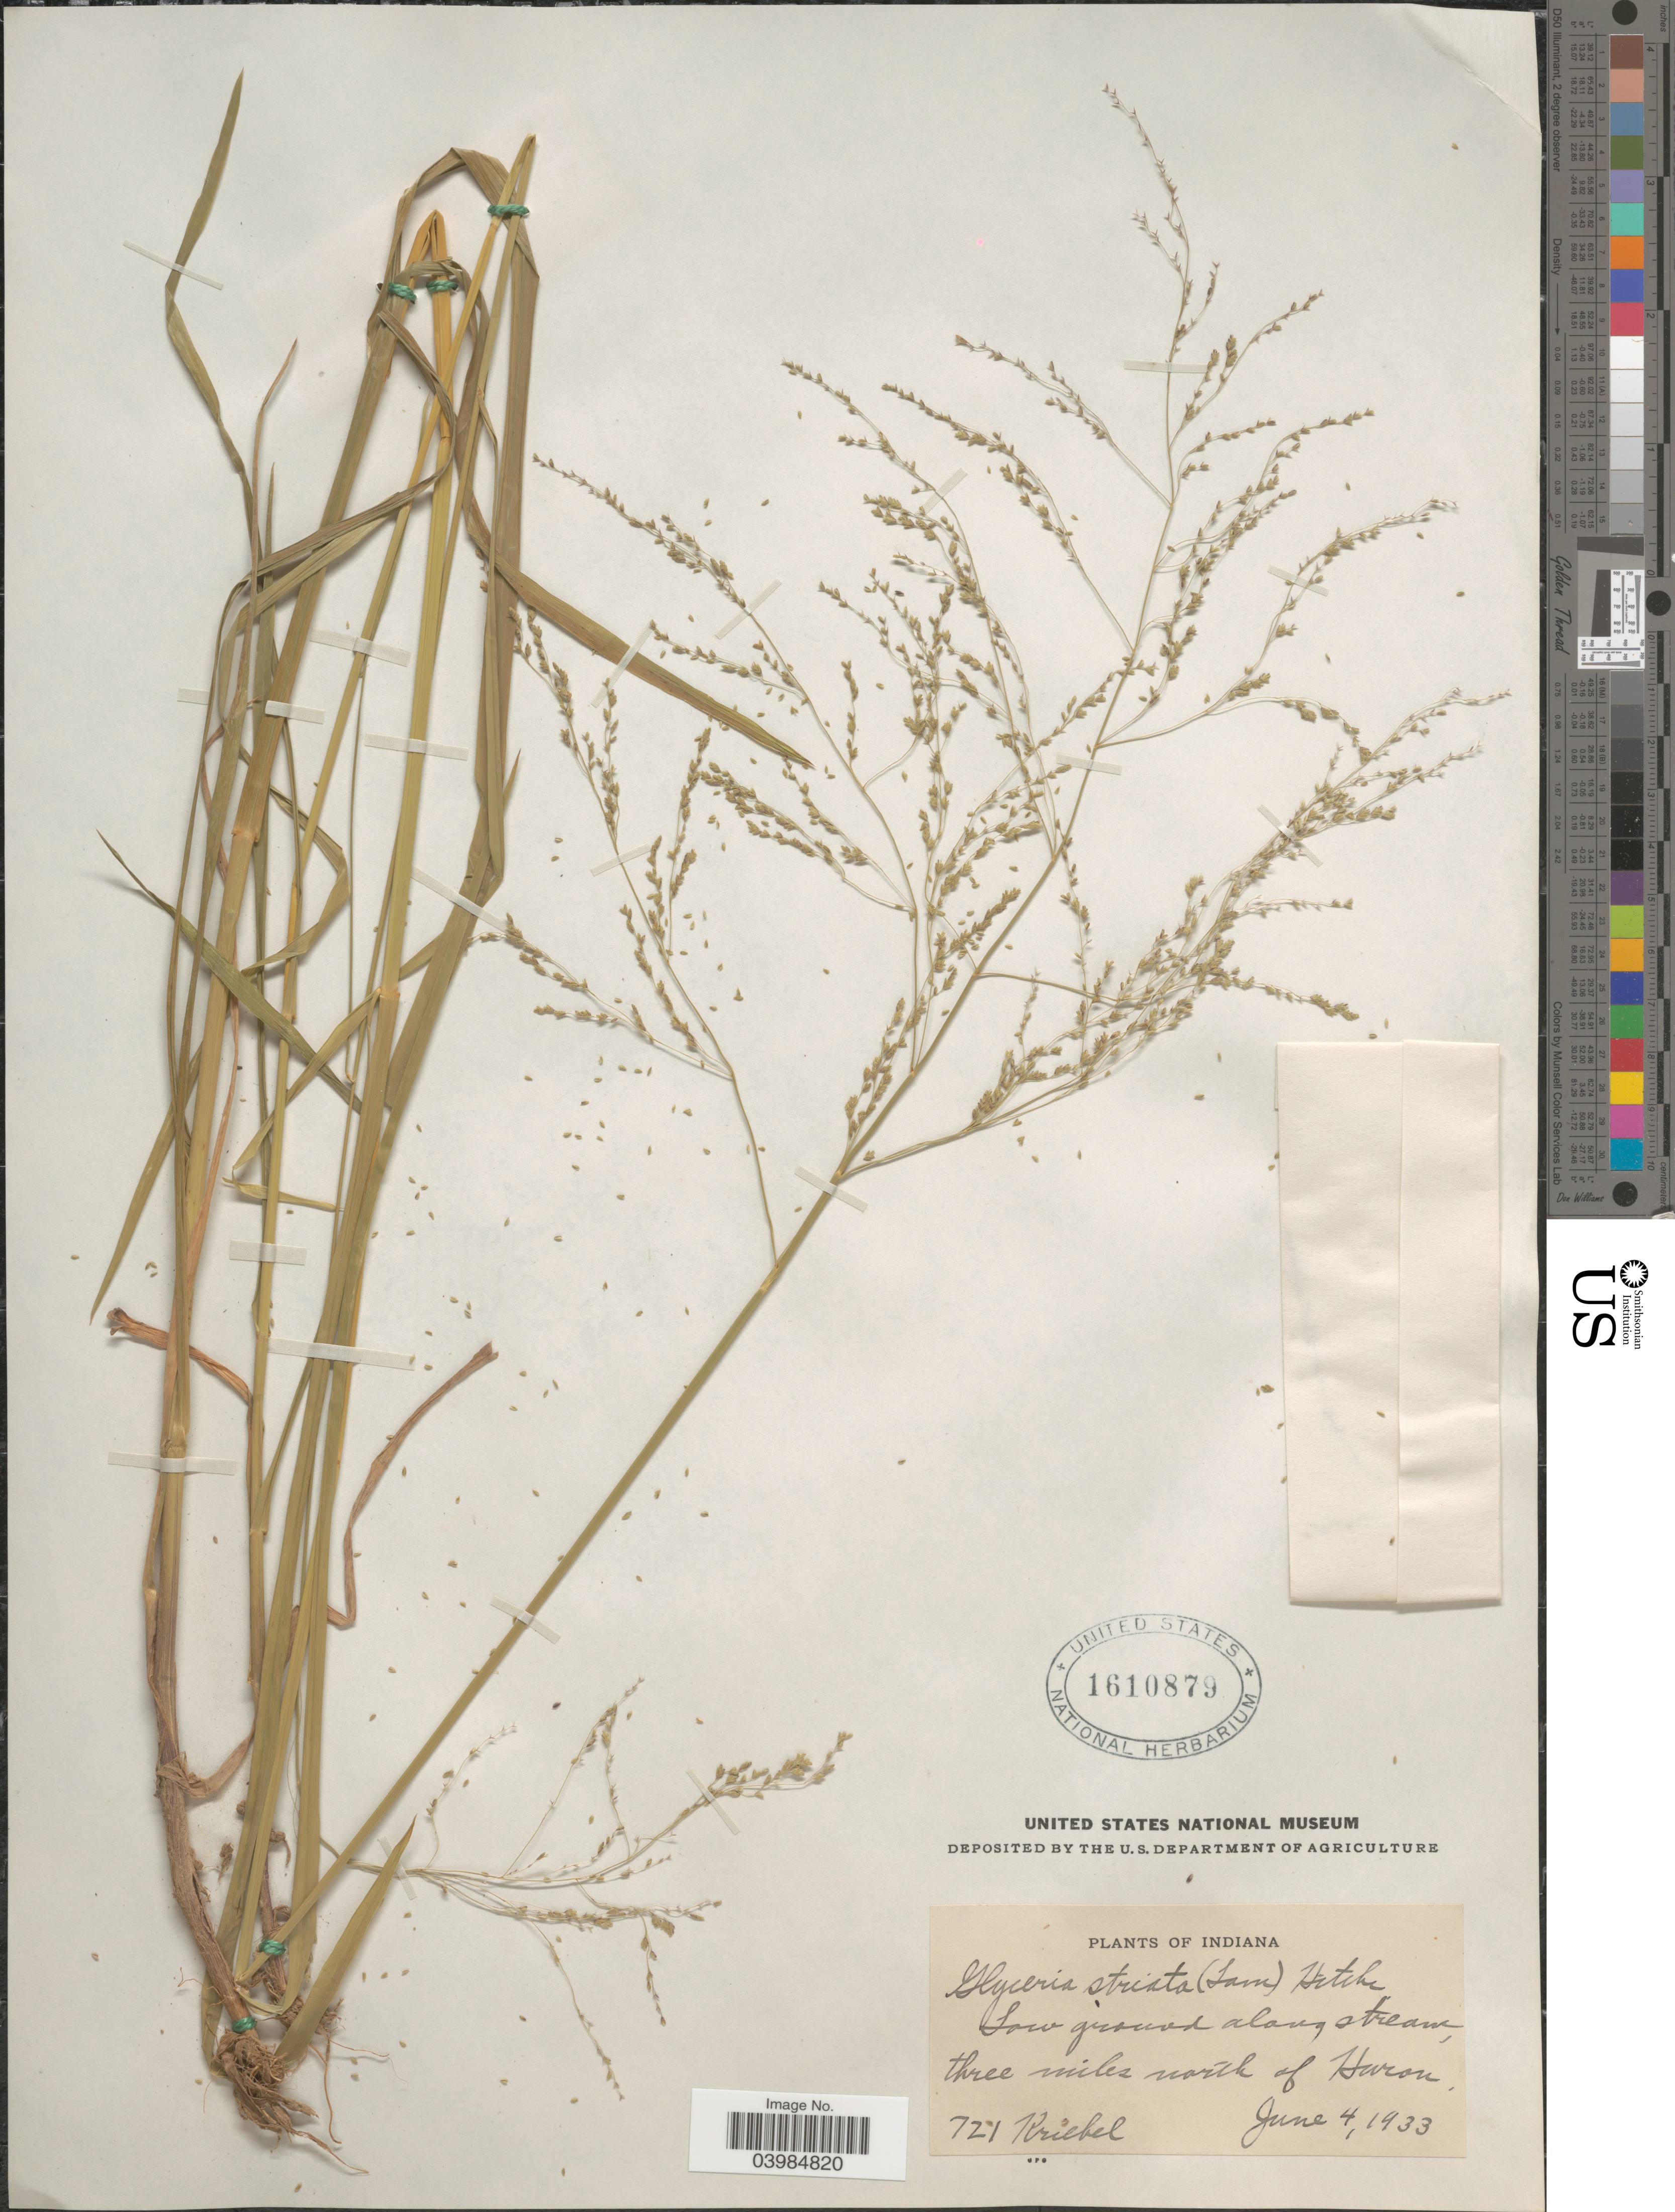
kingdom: Plantae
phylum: Tracheophyta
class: Liliopsida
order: Poales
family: Poaceae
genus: Glyceria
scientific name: Glyceria striata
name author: (Lam.) Hitchc.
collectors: Kriebel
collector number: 721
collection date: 1933-06-04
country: United States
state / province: Indiana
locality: Low ground along stream, three miles north of Huron.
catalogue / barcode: US 1610879